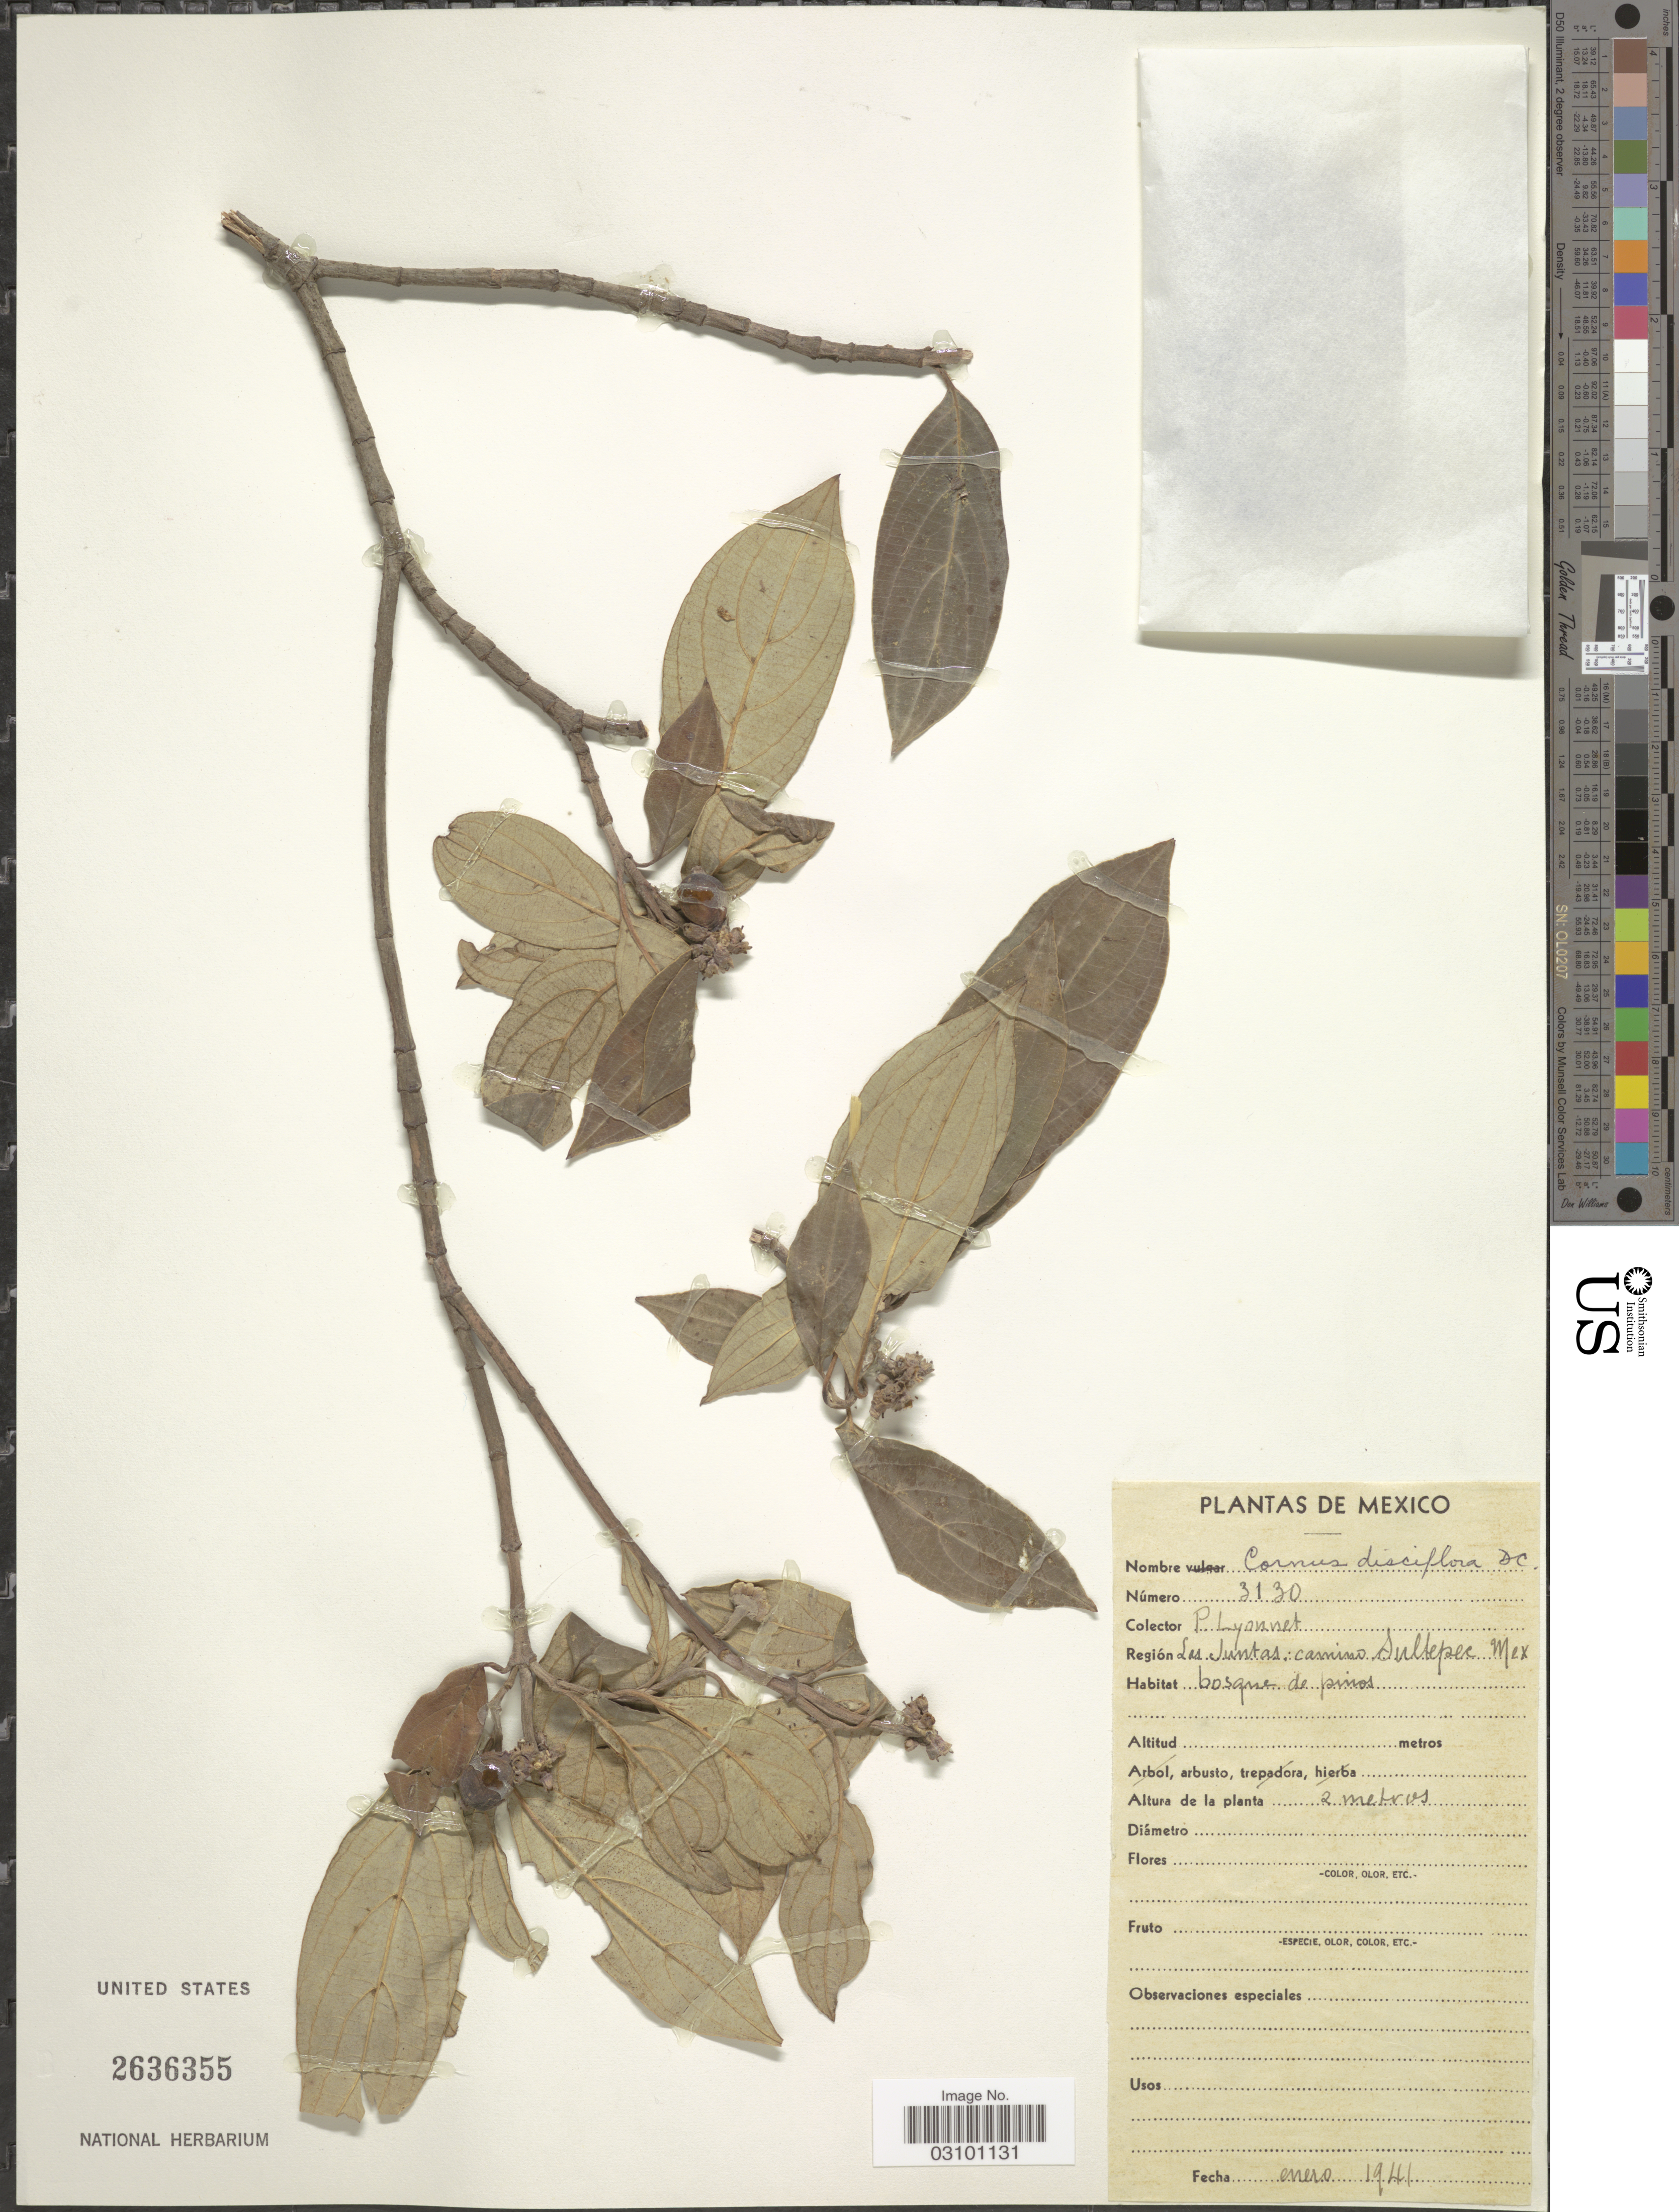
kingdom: Plantae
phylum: Tracheophyta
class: Magnoliopsida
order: Cornales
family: Cornaceae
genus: Cornus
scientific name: Cornus disciflora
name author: Moc. & Sessé ex DC.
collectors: P. Lyonnet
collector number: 3130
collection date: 1941-01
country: Mexico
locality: Région Las Juntas: camino Sultepec.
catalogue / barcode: US 2636355